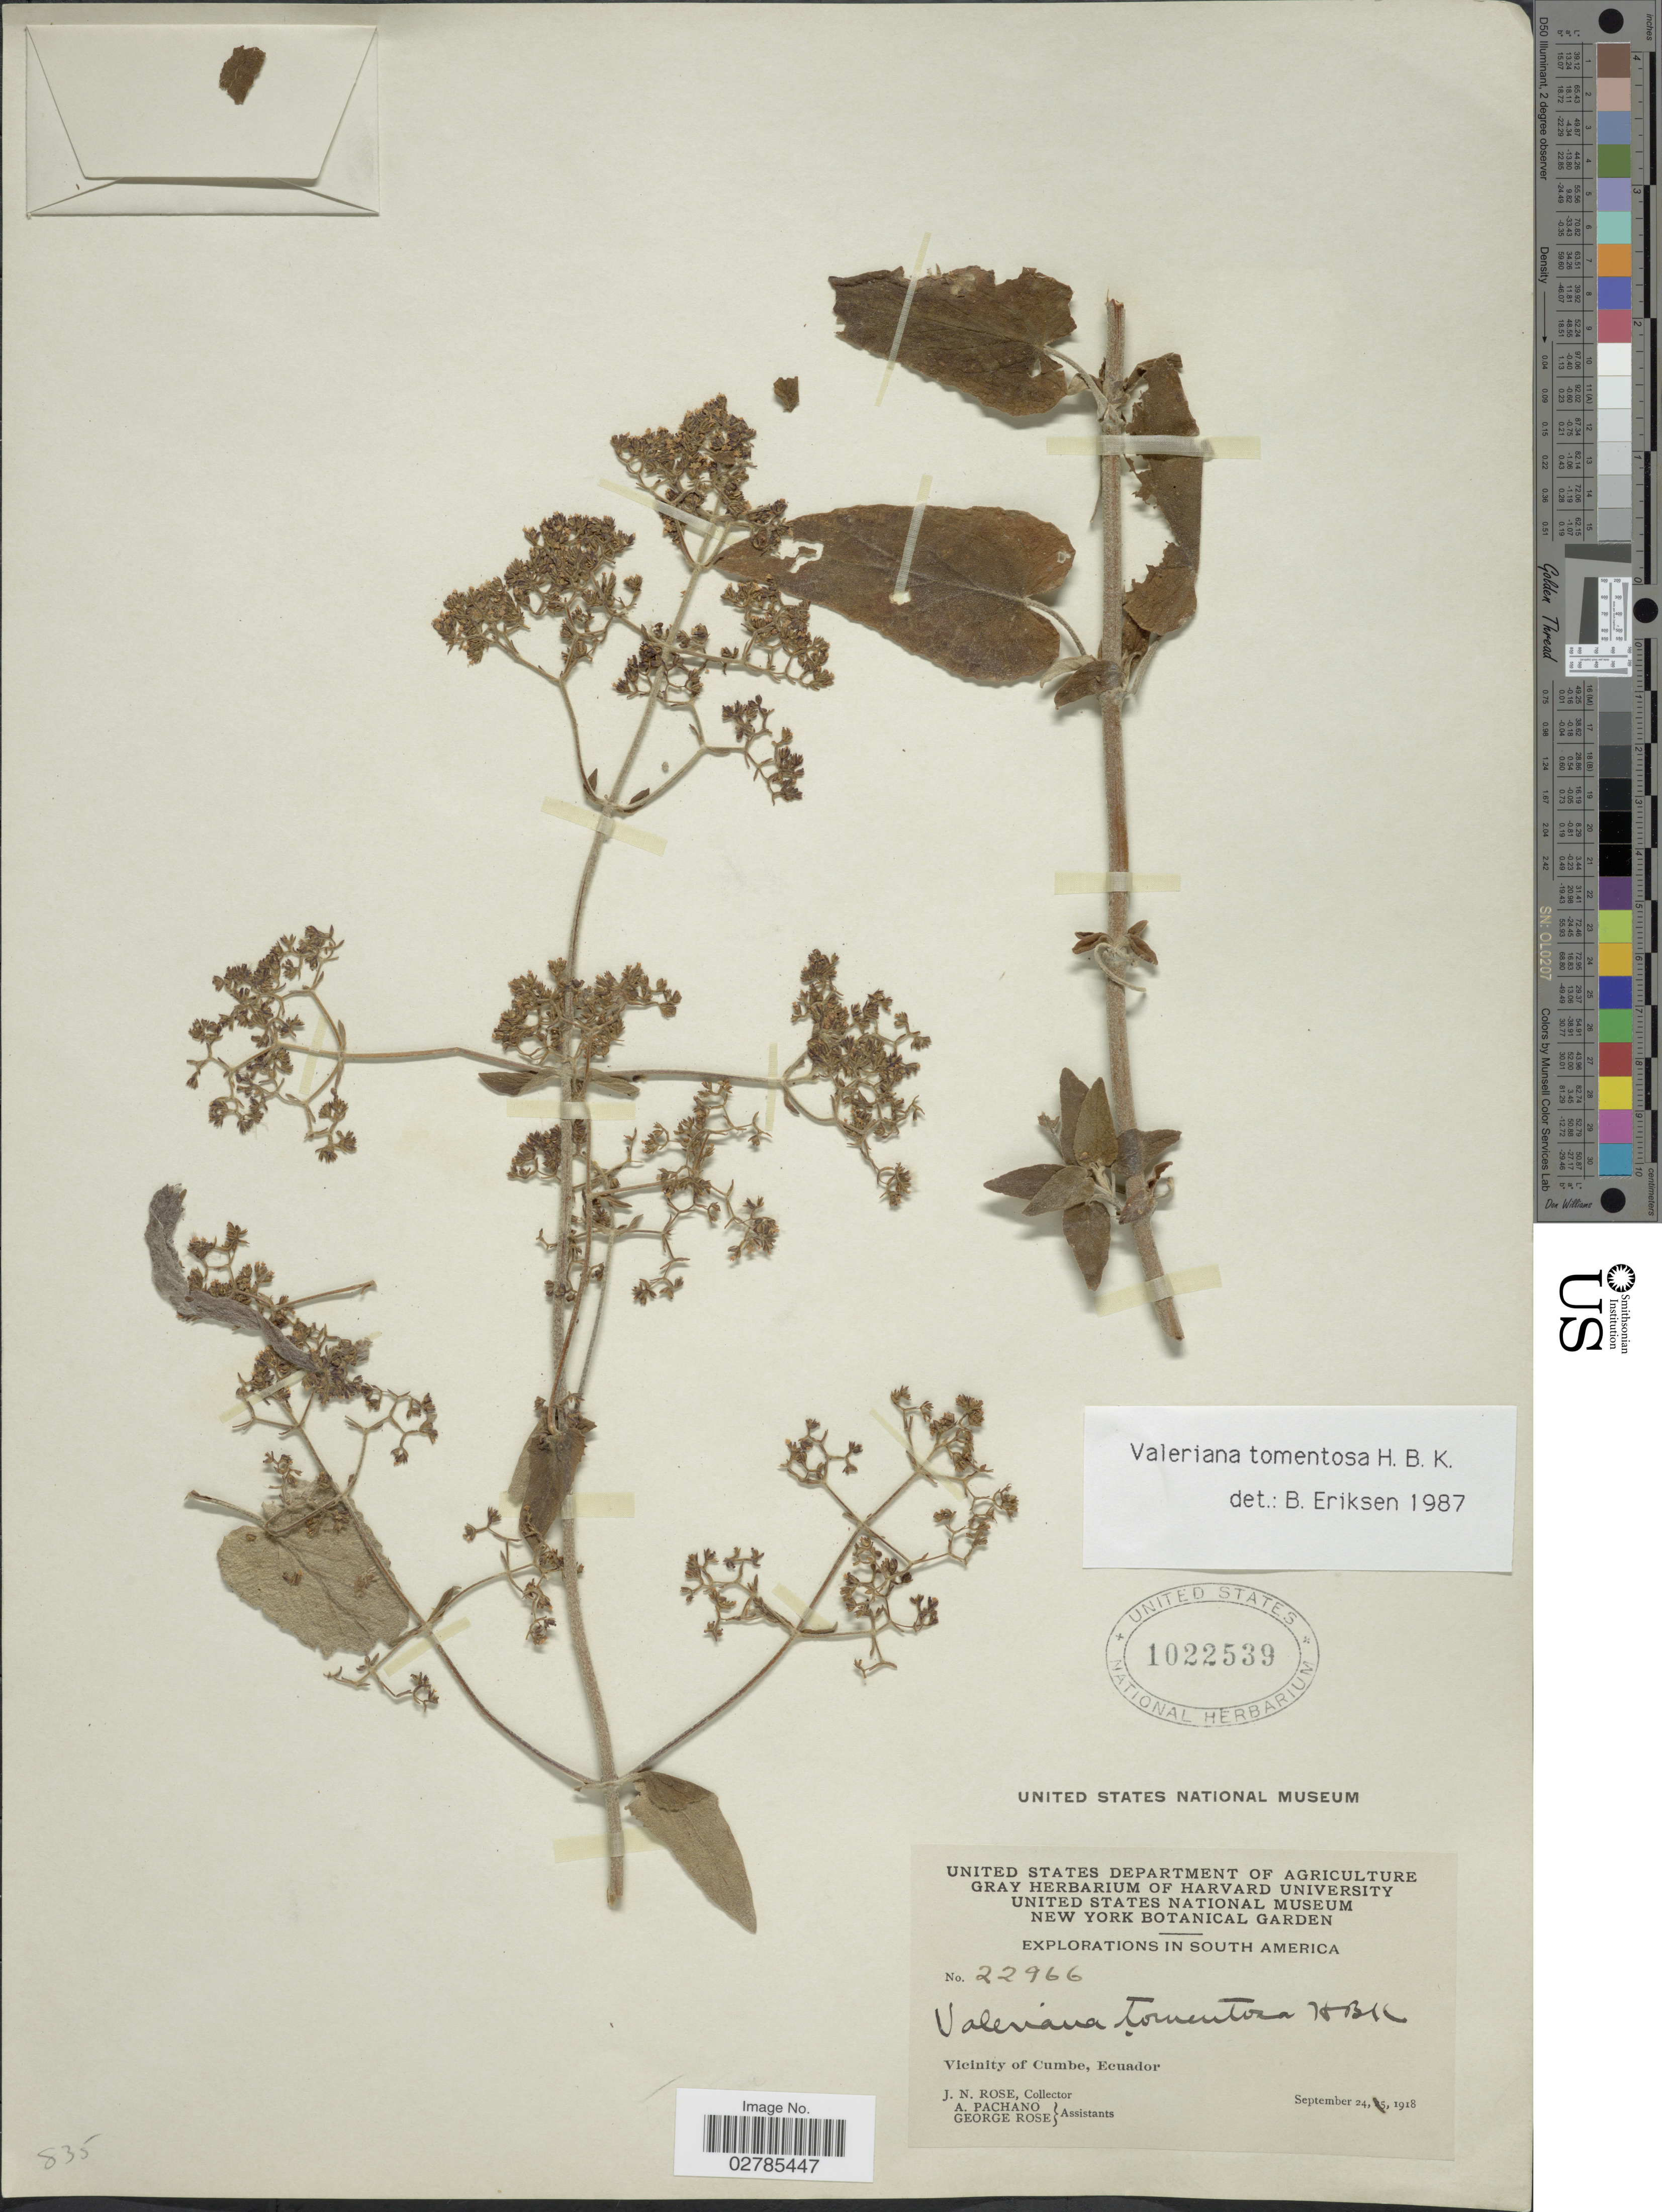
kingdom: Plantae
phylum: Tracheophyta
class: Magnoliopsida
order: Dipsacales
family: Caprifoliaceae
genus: Valeriana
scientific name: Valeriana tomentosa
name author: Kunth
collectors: J. N. Rose, A. Pachano & G. Rose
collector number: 22966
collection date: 1918-09-24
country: Ecuador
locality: Vicinity of Cumbe.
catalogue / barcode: US 1022539